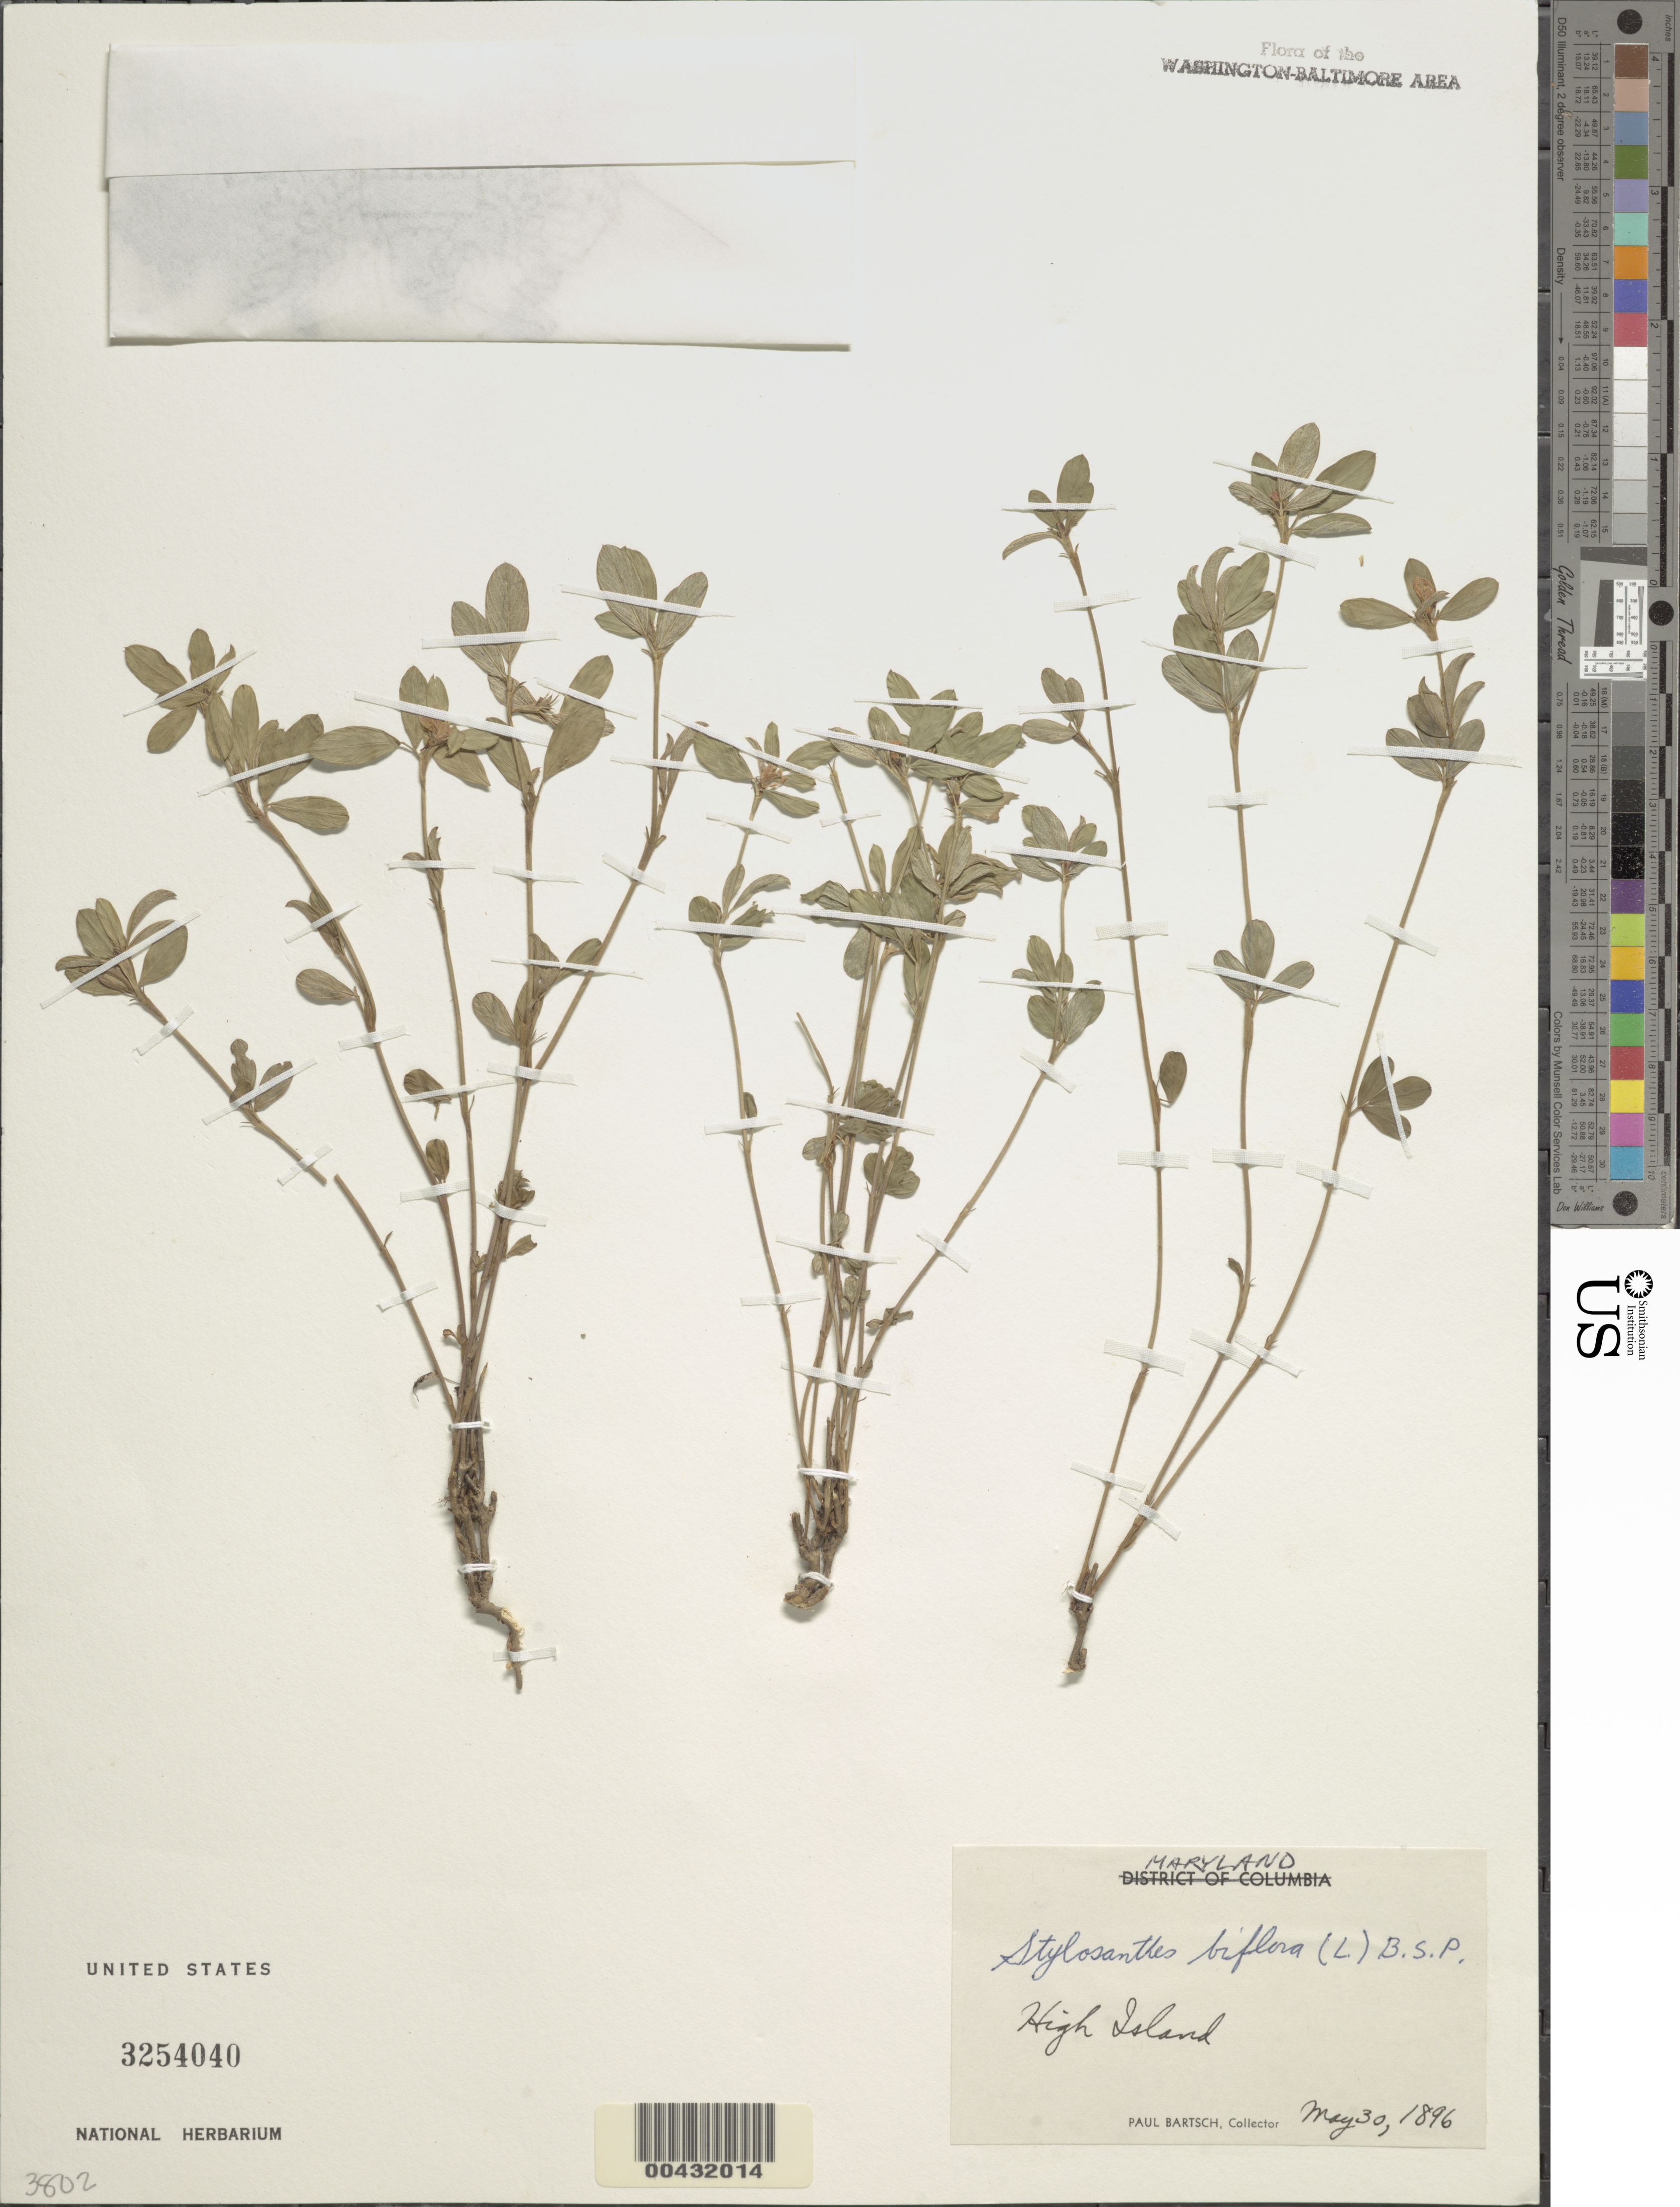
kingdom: Plantae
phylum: Tracheophyta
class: Magnoliopsida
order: Fabales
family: Fabaceae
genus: Stylosanthes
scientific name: Stylosanthes biflora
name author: (L.) Britton et al.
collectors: P. Bartsch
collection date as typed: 30 May 1896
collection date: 1896-05-30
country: United States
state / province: Maryland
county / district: Montgomery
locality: High Island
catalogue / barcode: US 3254040